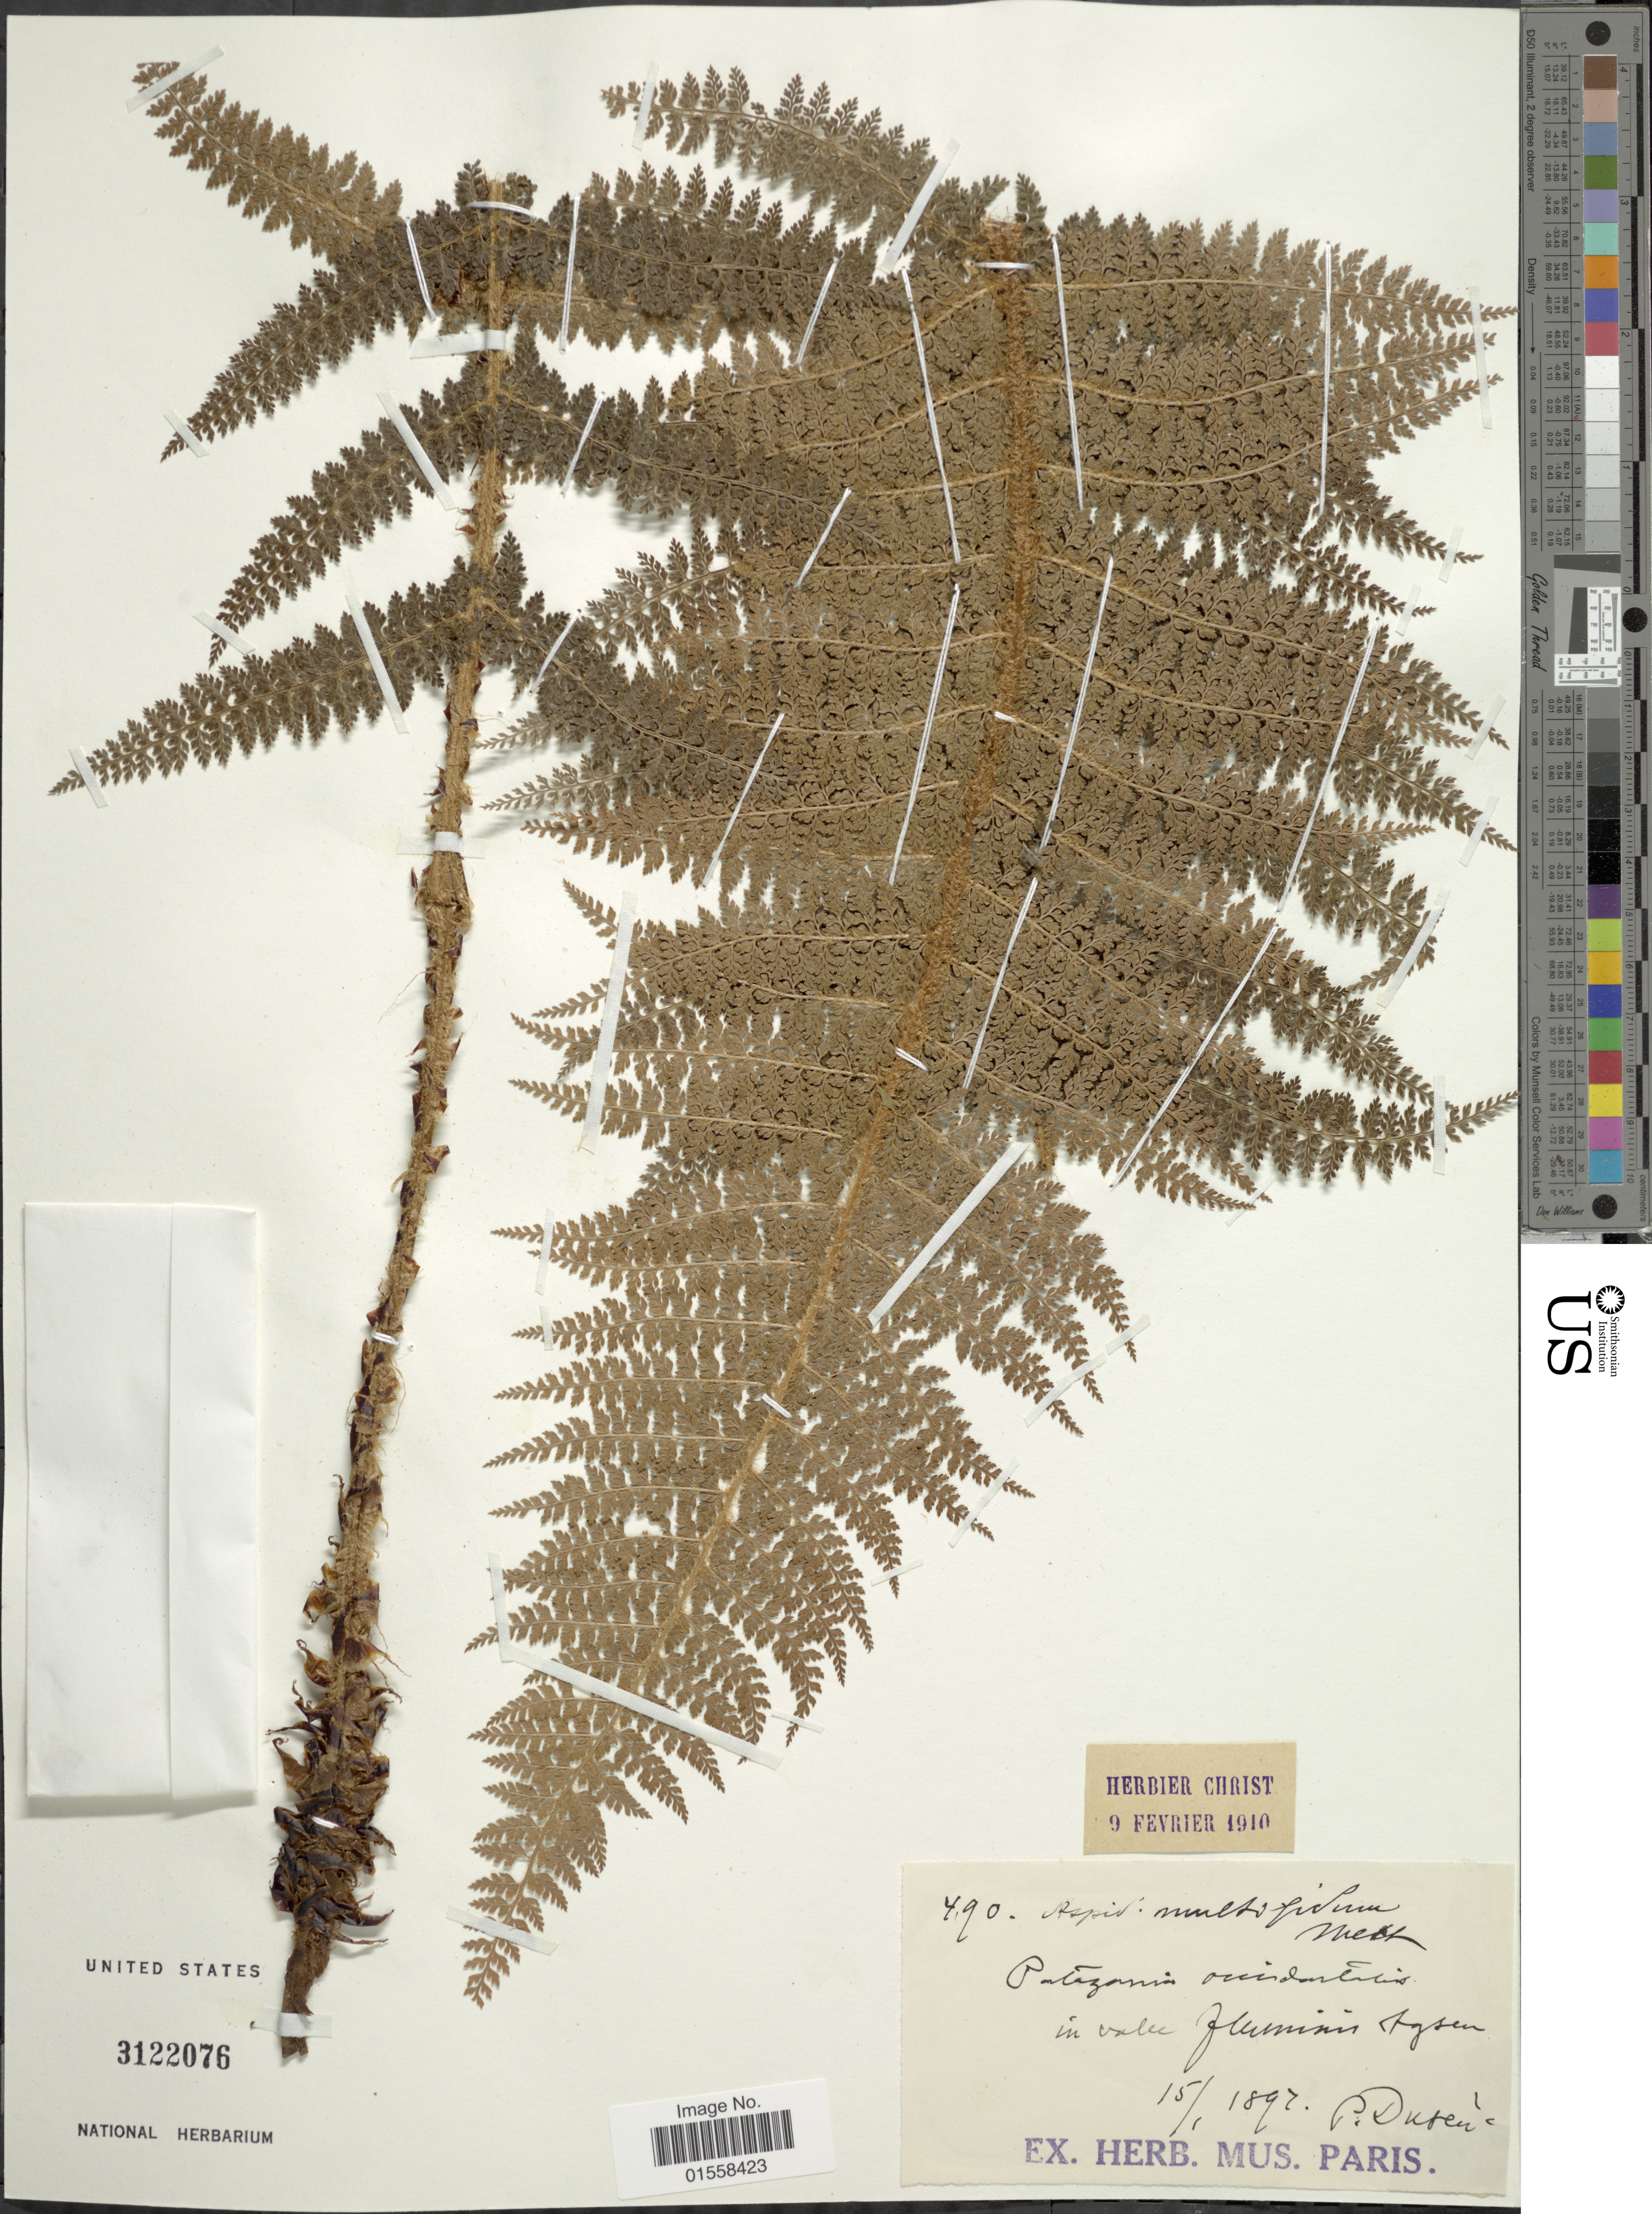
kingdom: Plantae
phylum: Tracheophyta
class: Polypodiopsida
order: Polypodiales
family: Dryopteridaceae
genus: Polystichum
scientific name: Polystichum multifidum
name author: (Mett.) T. Moore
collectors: P. Dusén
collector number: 490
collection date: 1897-01-15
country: Chile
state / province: Araucanía (IX)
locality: Patagonia occidentalis in valee fluminis Aysen.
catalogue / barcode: US 3122076